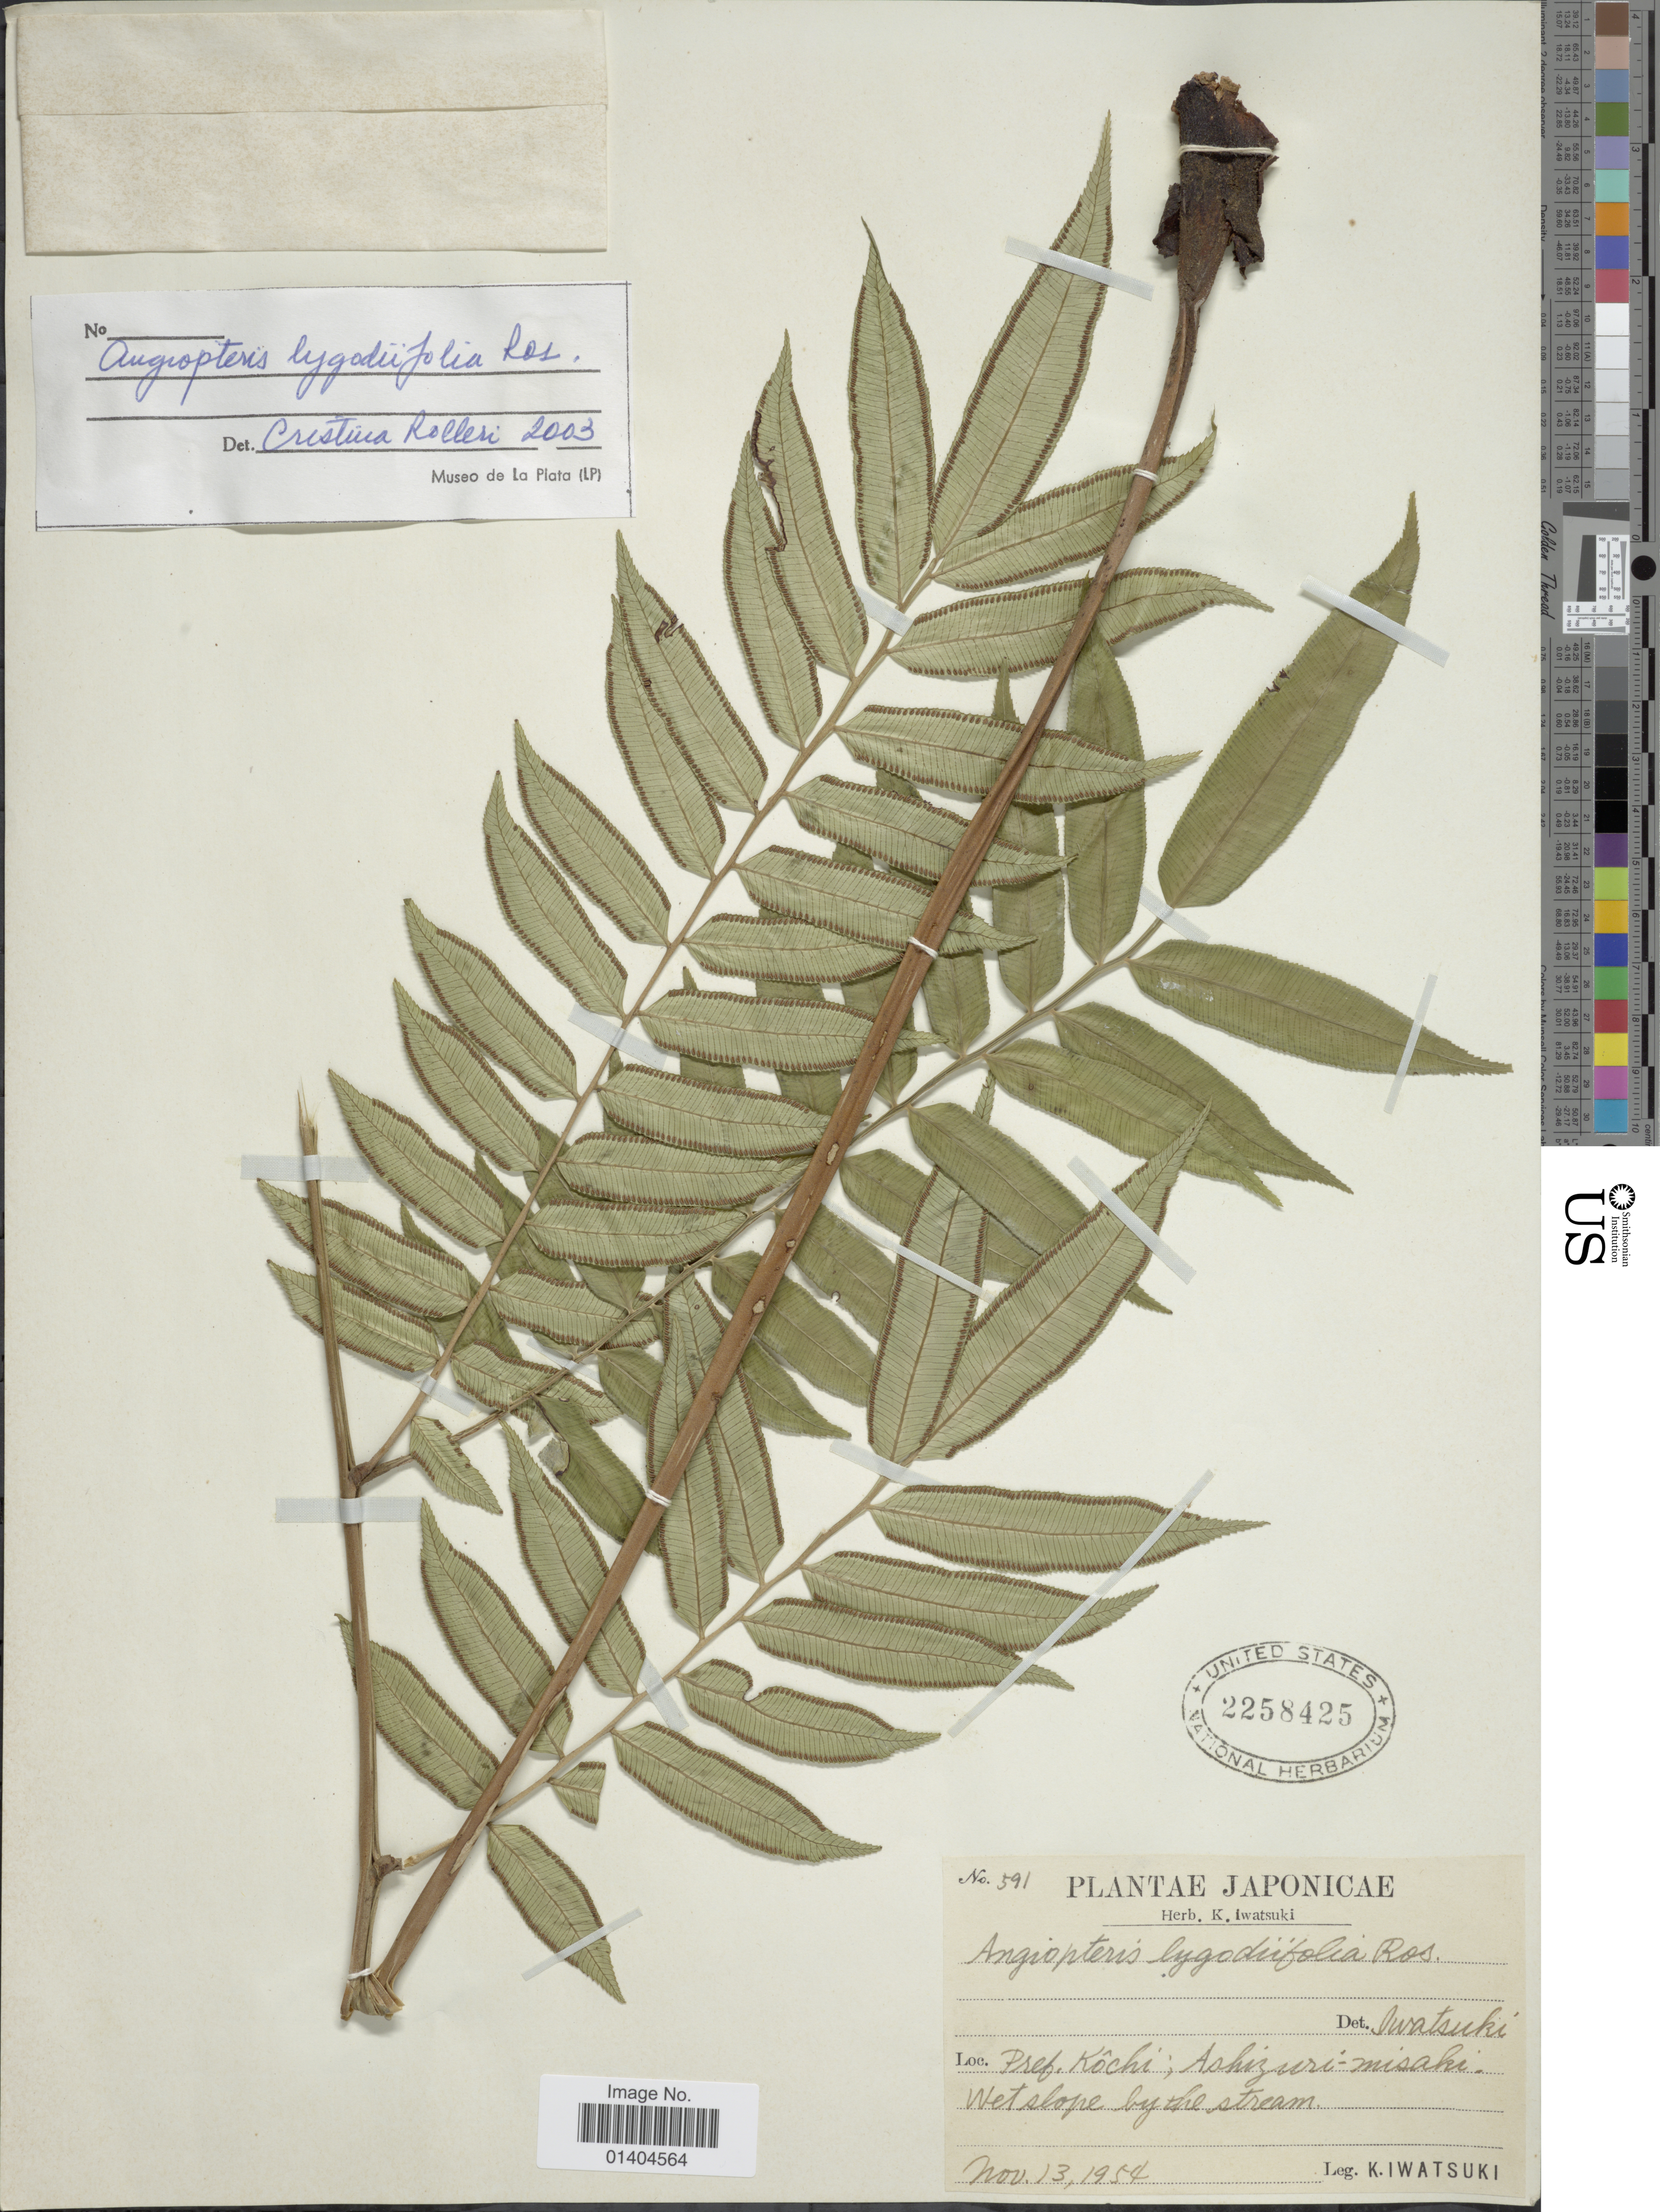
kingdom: Plantae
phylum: Tracheophyta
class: Polypodiopsida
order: Marattiales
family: Marattiaceae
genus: Angiopteris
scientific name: Angiopteris lygodiifolia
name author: Rosenst.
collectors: K. Iwatsuki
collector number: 591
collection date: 1954-12-13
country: Japan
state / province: Koti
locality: Ashizuri-misaki.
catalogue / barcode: US 2258425